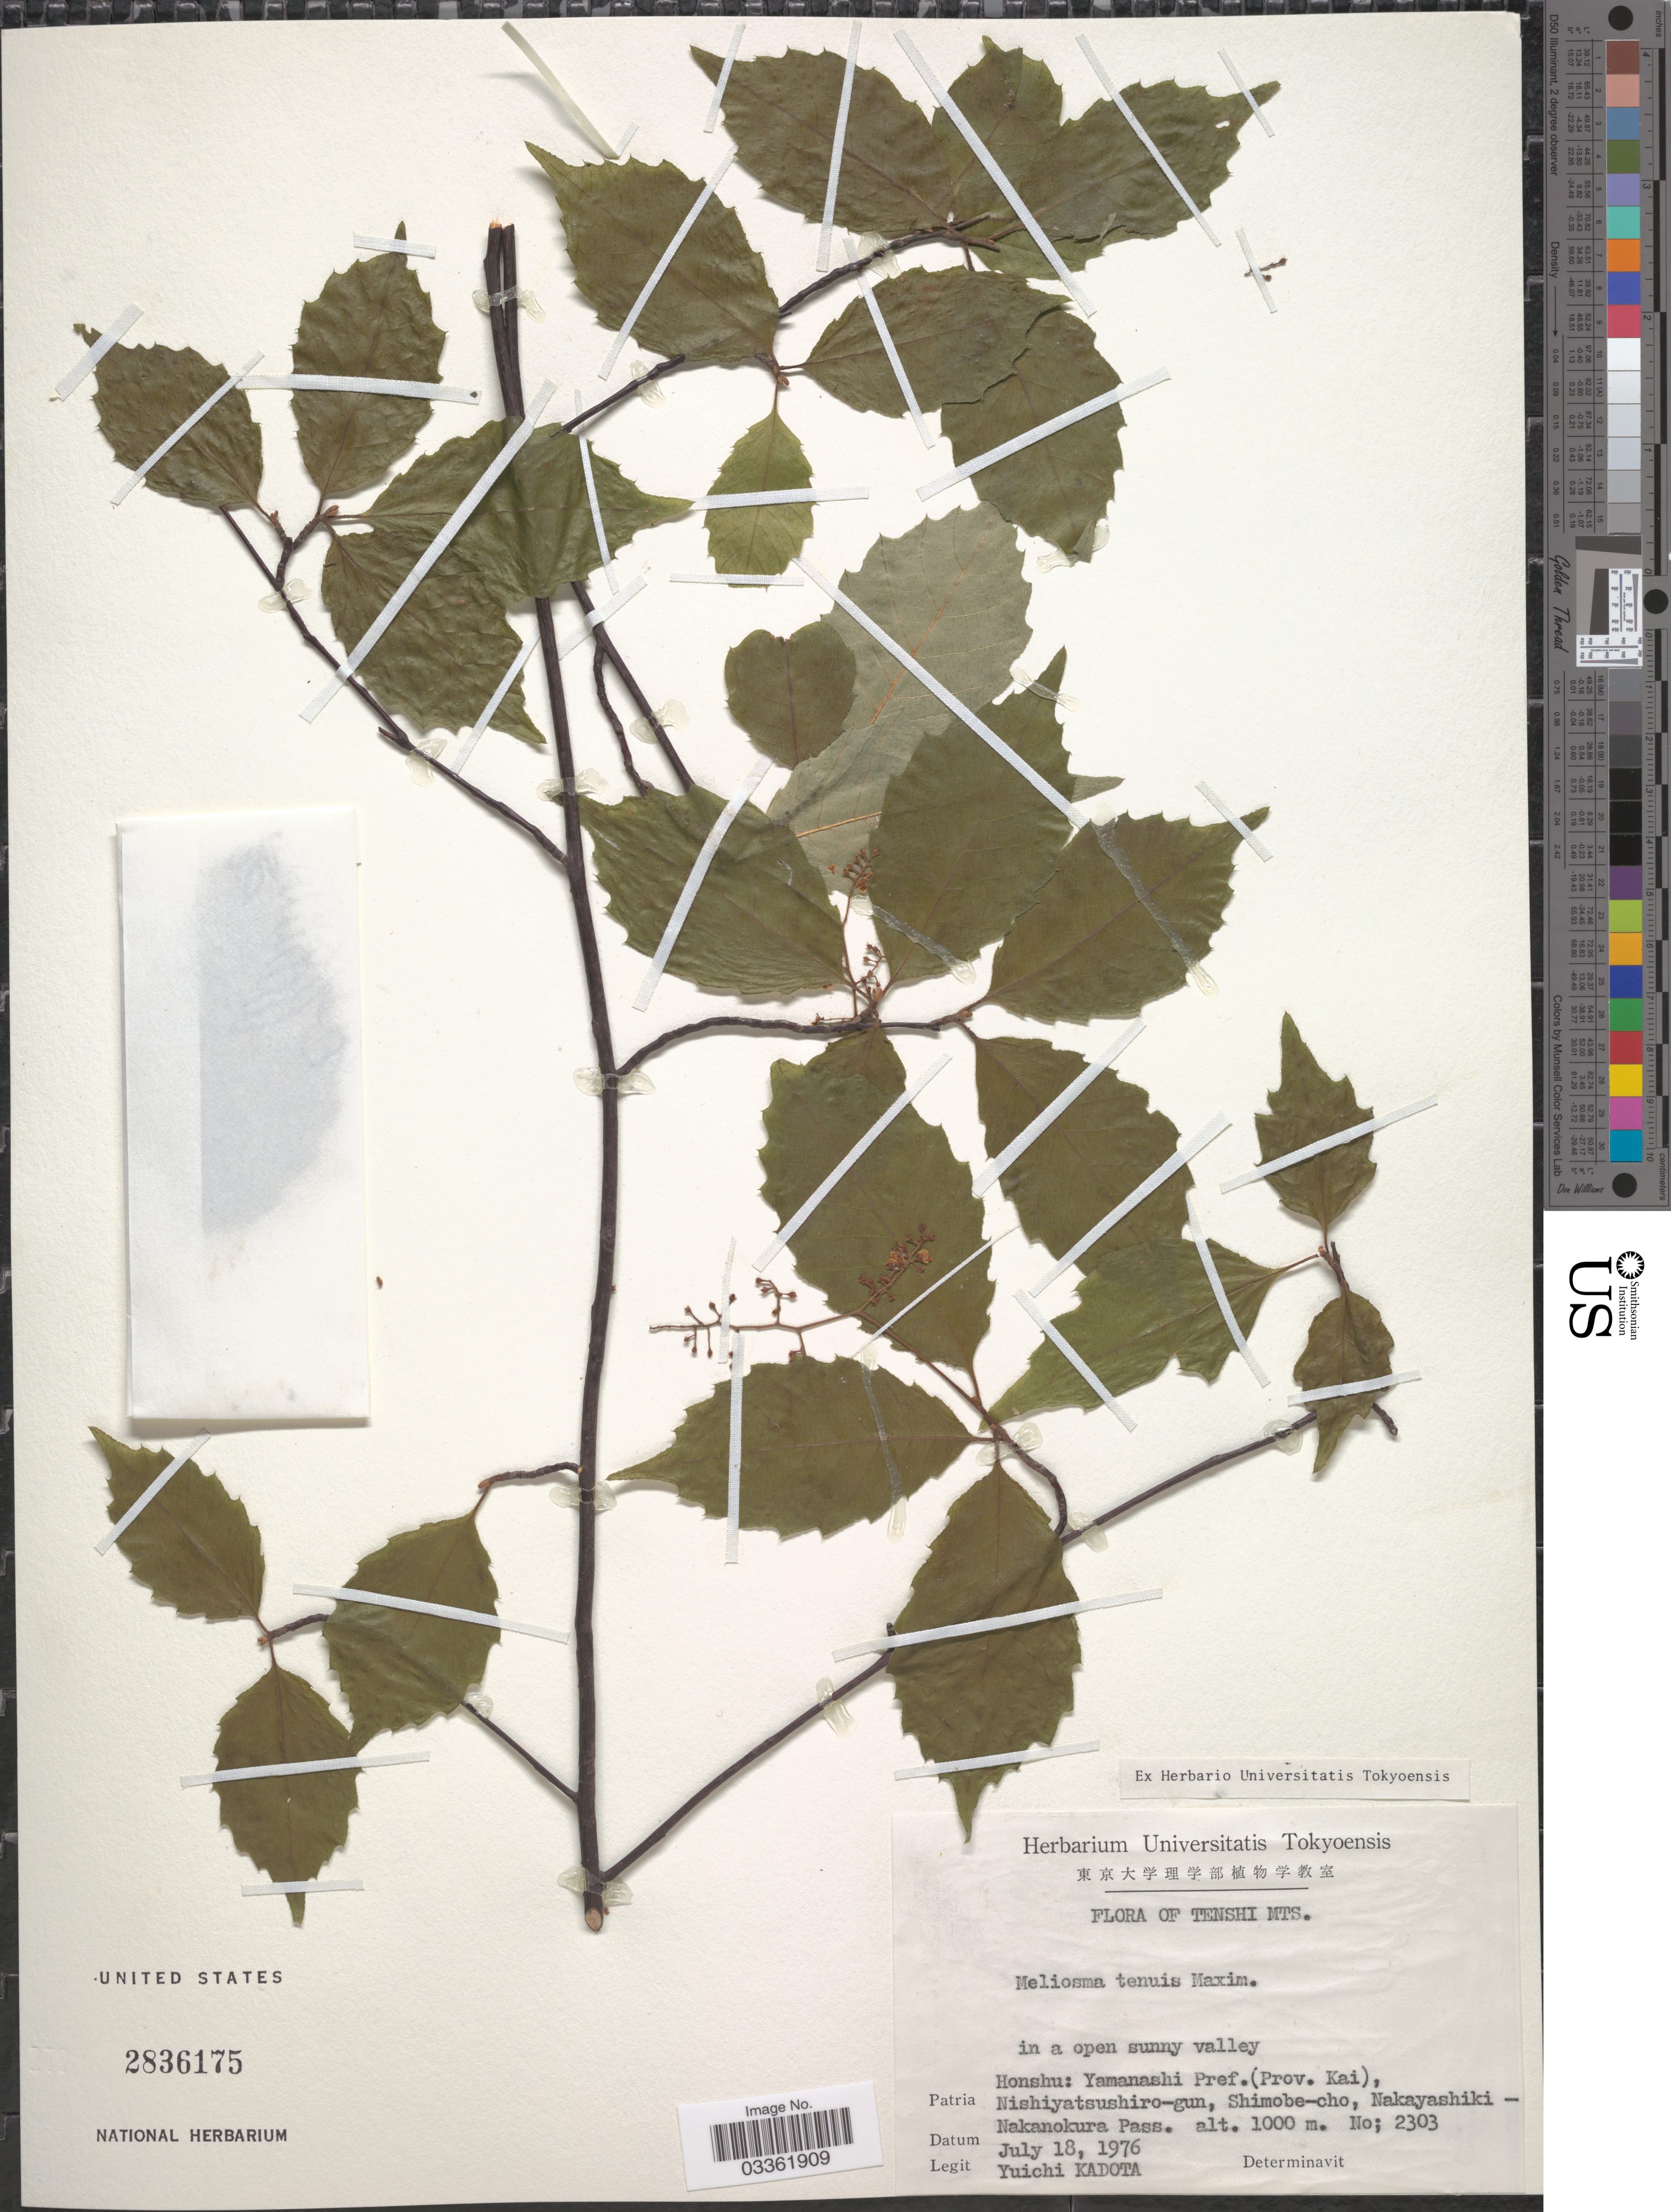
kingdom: Plantae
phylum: Tracheophyta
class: Magnoliopsida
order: Proteales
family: Sabiaceae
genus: Meliosma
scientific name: Meliosma tenuis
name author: Maxim.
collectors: Y. Kadota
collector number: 2303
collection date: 1976-07-18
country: Japan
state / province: Yamanasi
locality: Honshu: Yamanashi Pref. (Prov. Kai), Nishiyatsushiro-gun, Shimobe-cho, Nakayashiki-Nakanokura Pass.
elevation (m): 1000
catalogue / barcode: US 2836175